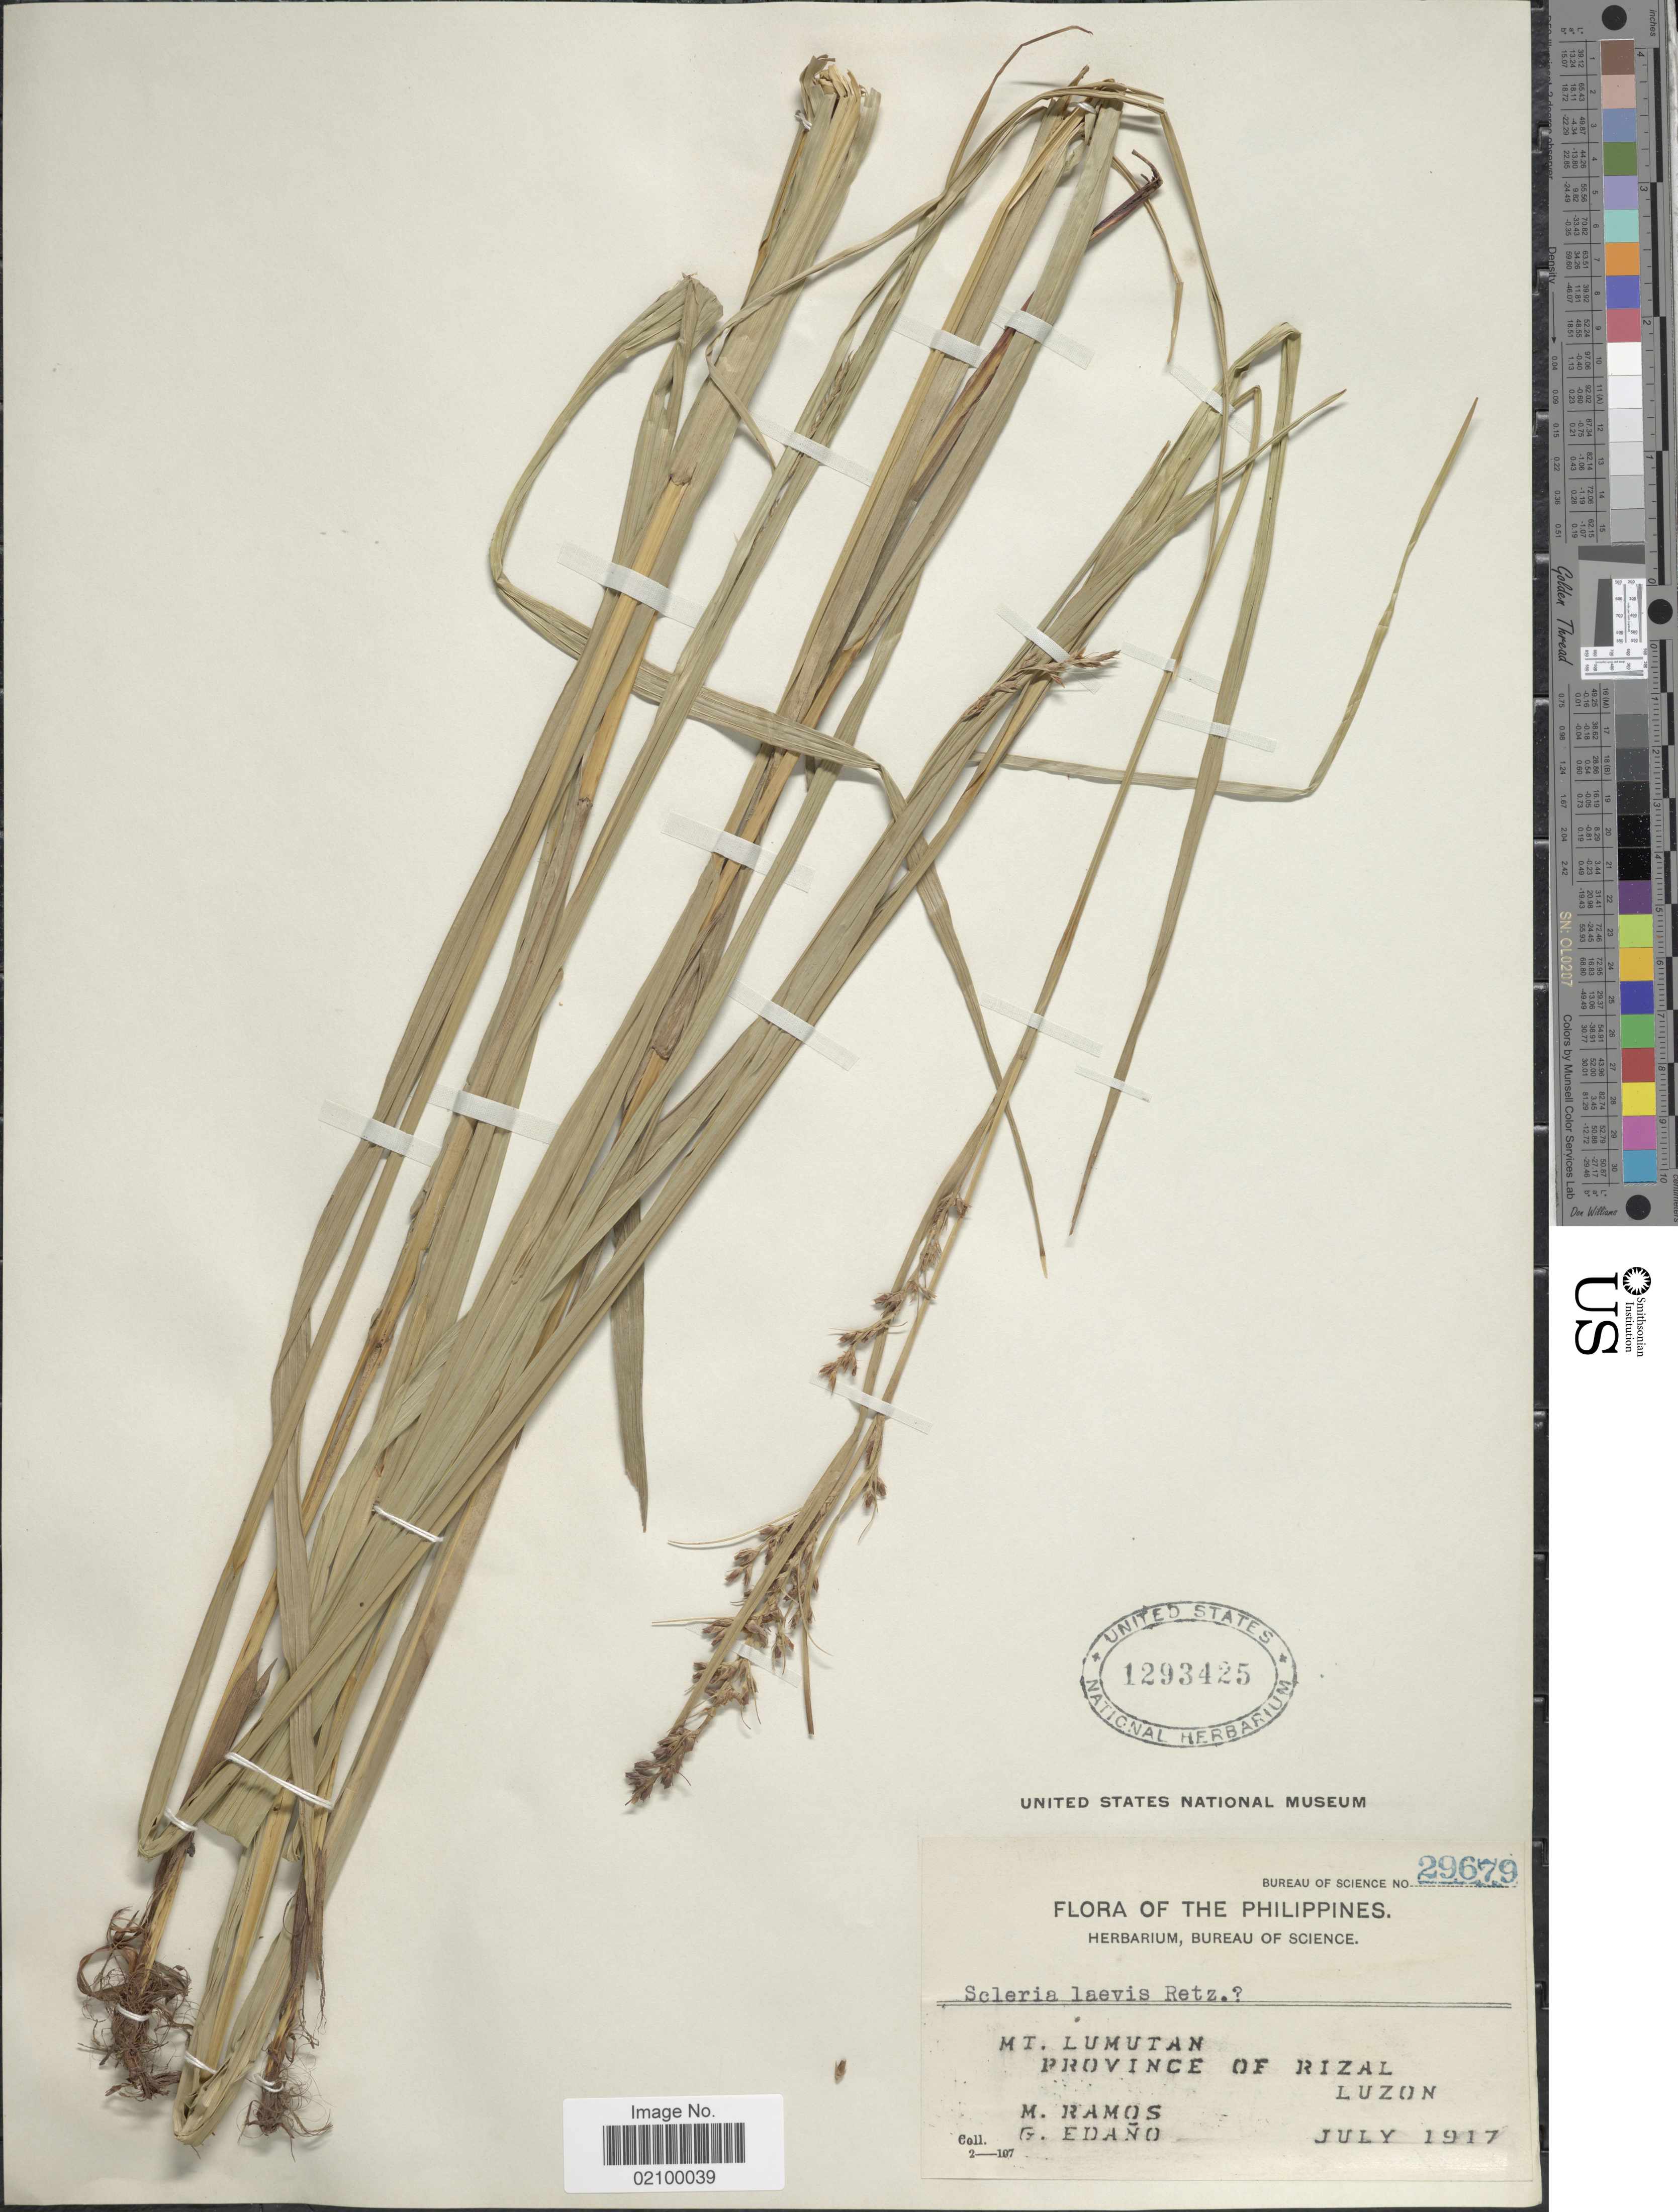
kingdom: Plantae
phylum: Tracheophyta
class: Liliopsida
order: Poales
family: Cyperaceae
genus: Scleria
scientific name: Scleria levis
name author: Retz.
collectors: M. Ramos & G. Edaño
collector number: Bureau of Science 29679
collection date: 1917-07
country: Philippines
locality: Mt. Lumutan. Province of Rizal, Luzon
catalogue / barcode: US 1293425